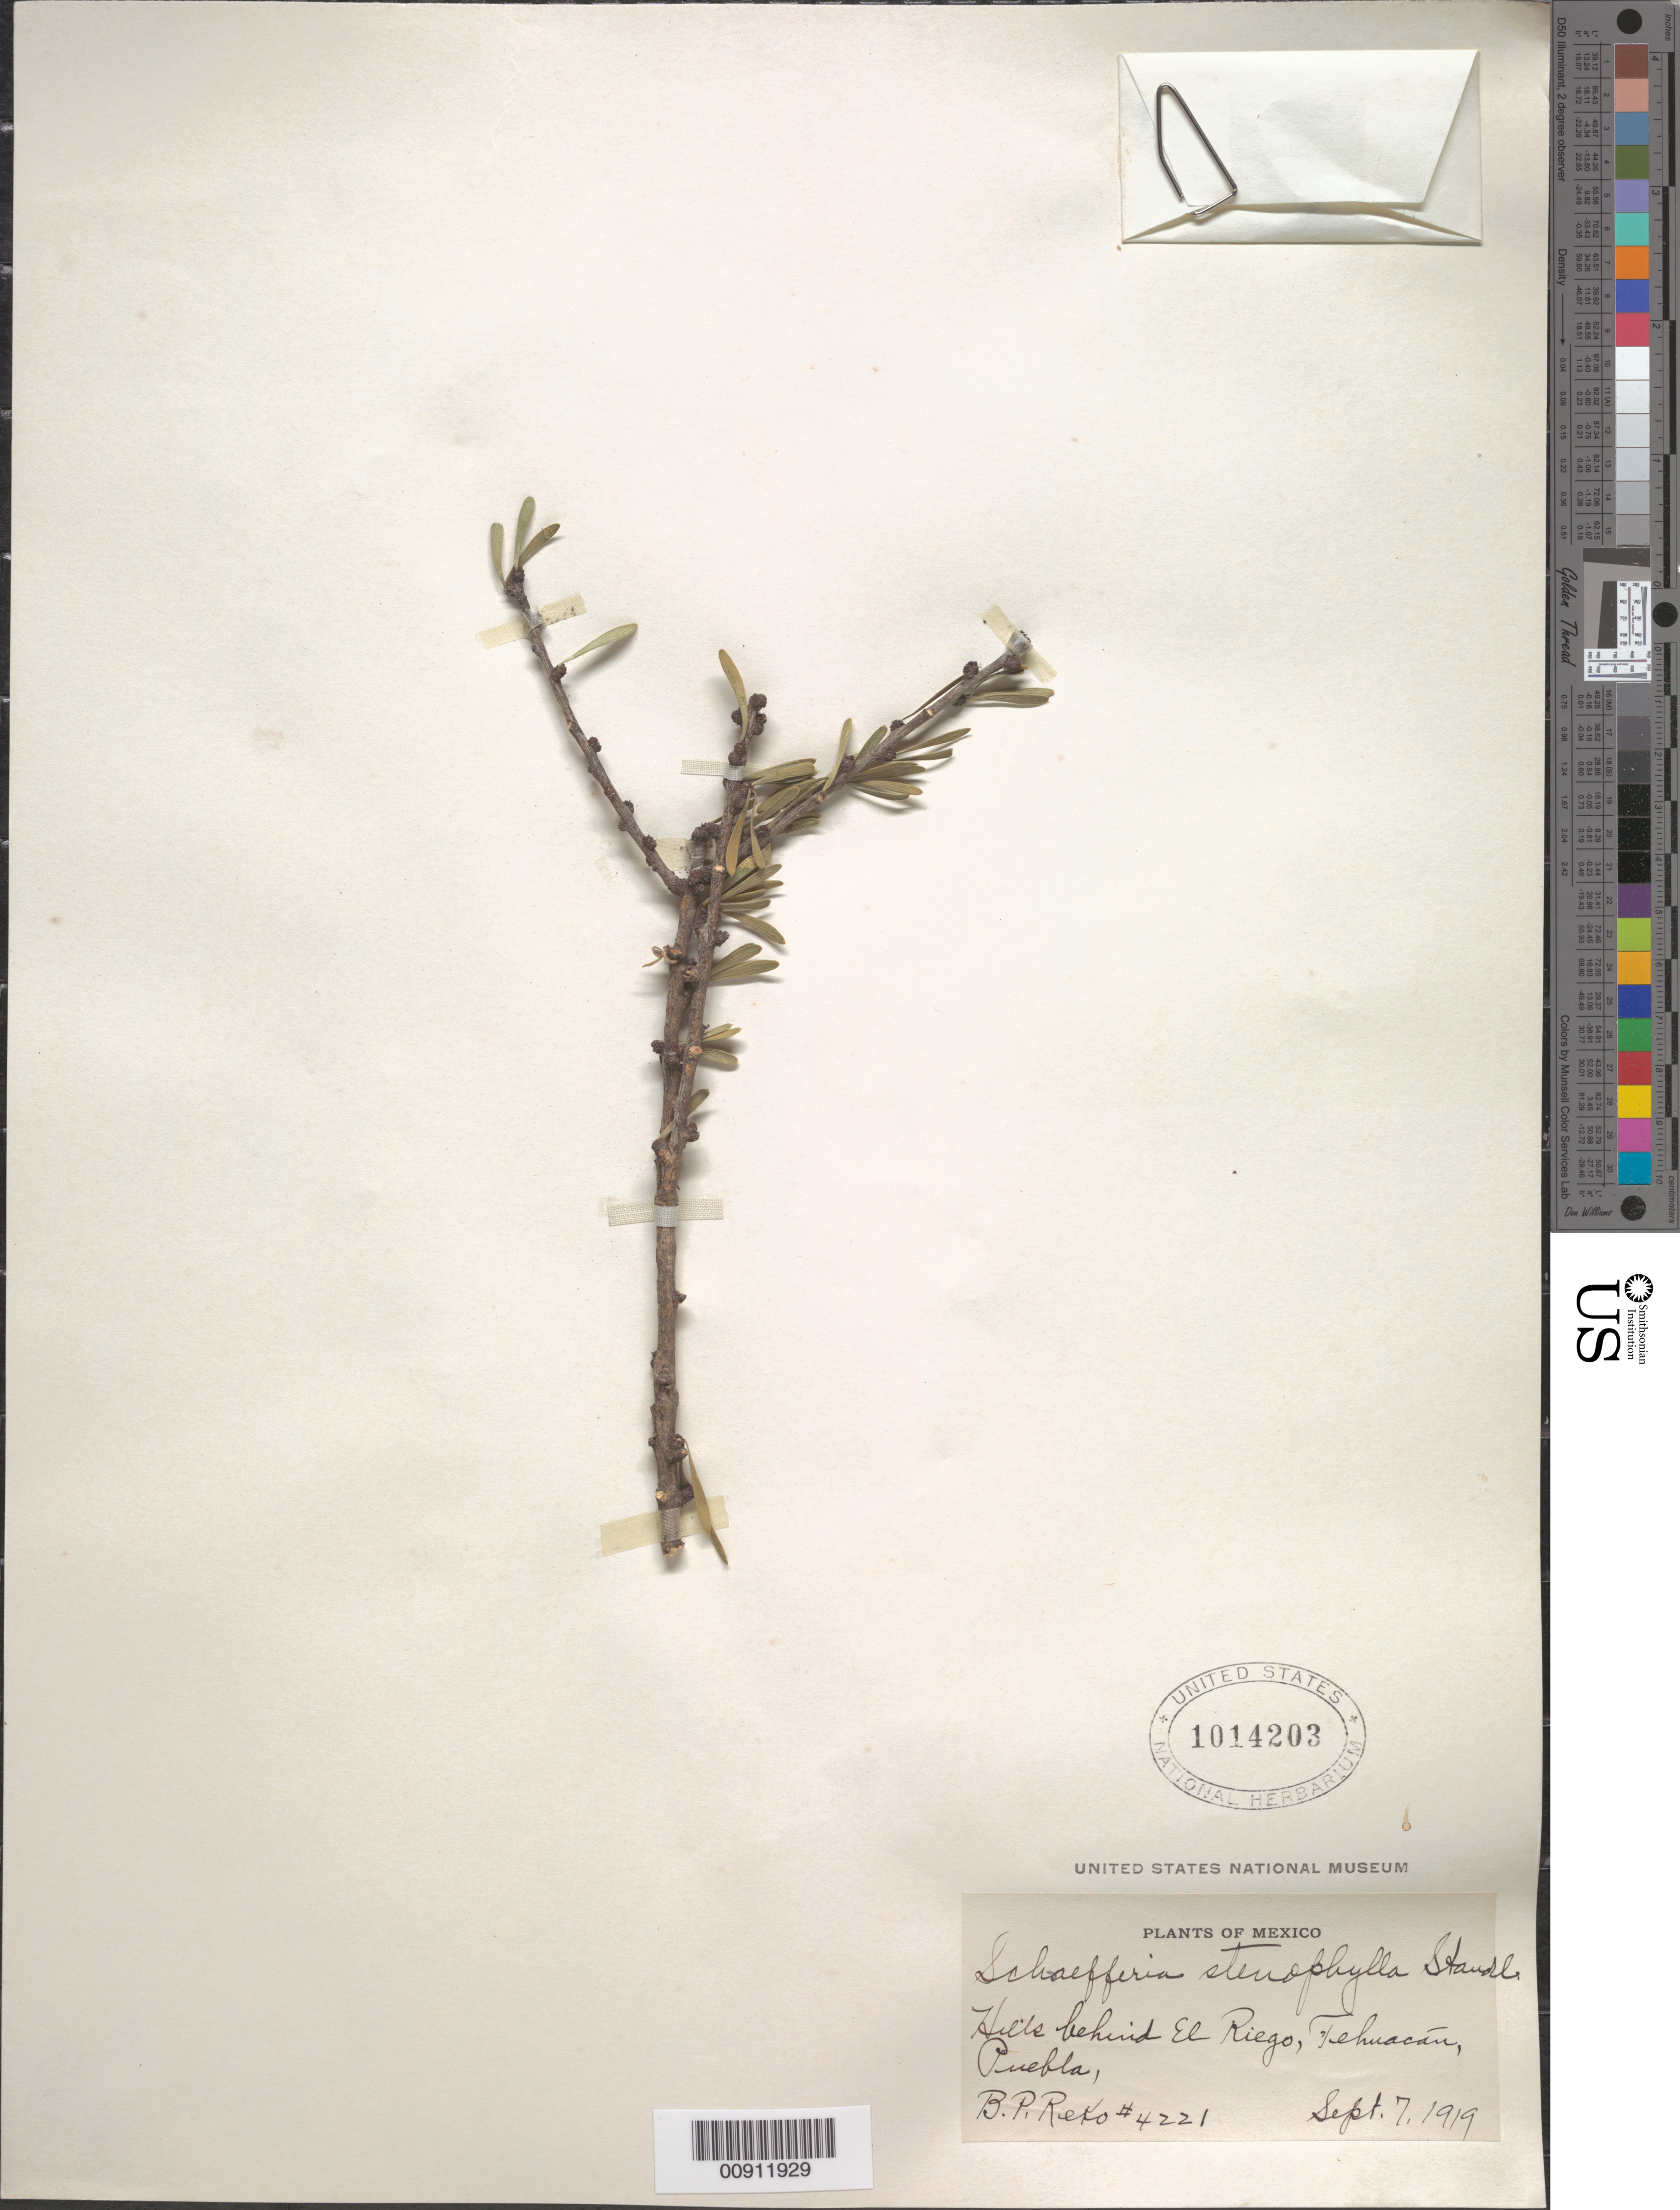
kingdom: Plantae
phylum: Tracheophyta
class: Magnoliopsida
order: Celastrales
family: Celastraceae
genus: Schaefferia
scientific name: Schaefferia stenophylla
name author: Standl.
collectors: B. P. Reko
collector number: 4221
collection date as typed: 07 Sep 1919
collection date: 1919-09-07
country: Mexico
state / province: Puebla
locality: Hills behind El Riego, Tehuacán, Puebla.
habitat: Hills.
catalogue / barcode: US 1014203